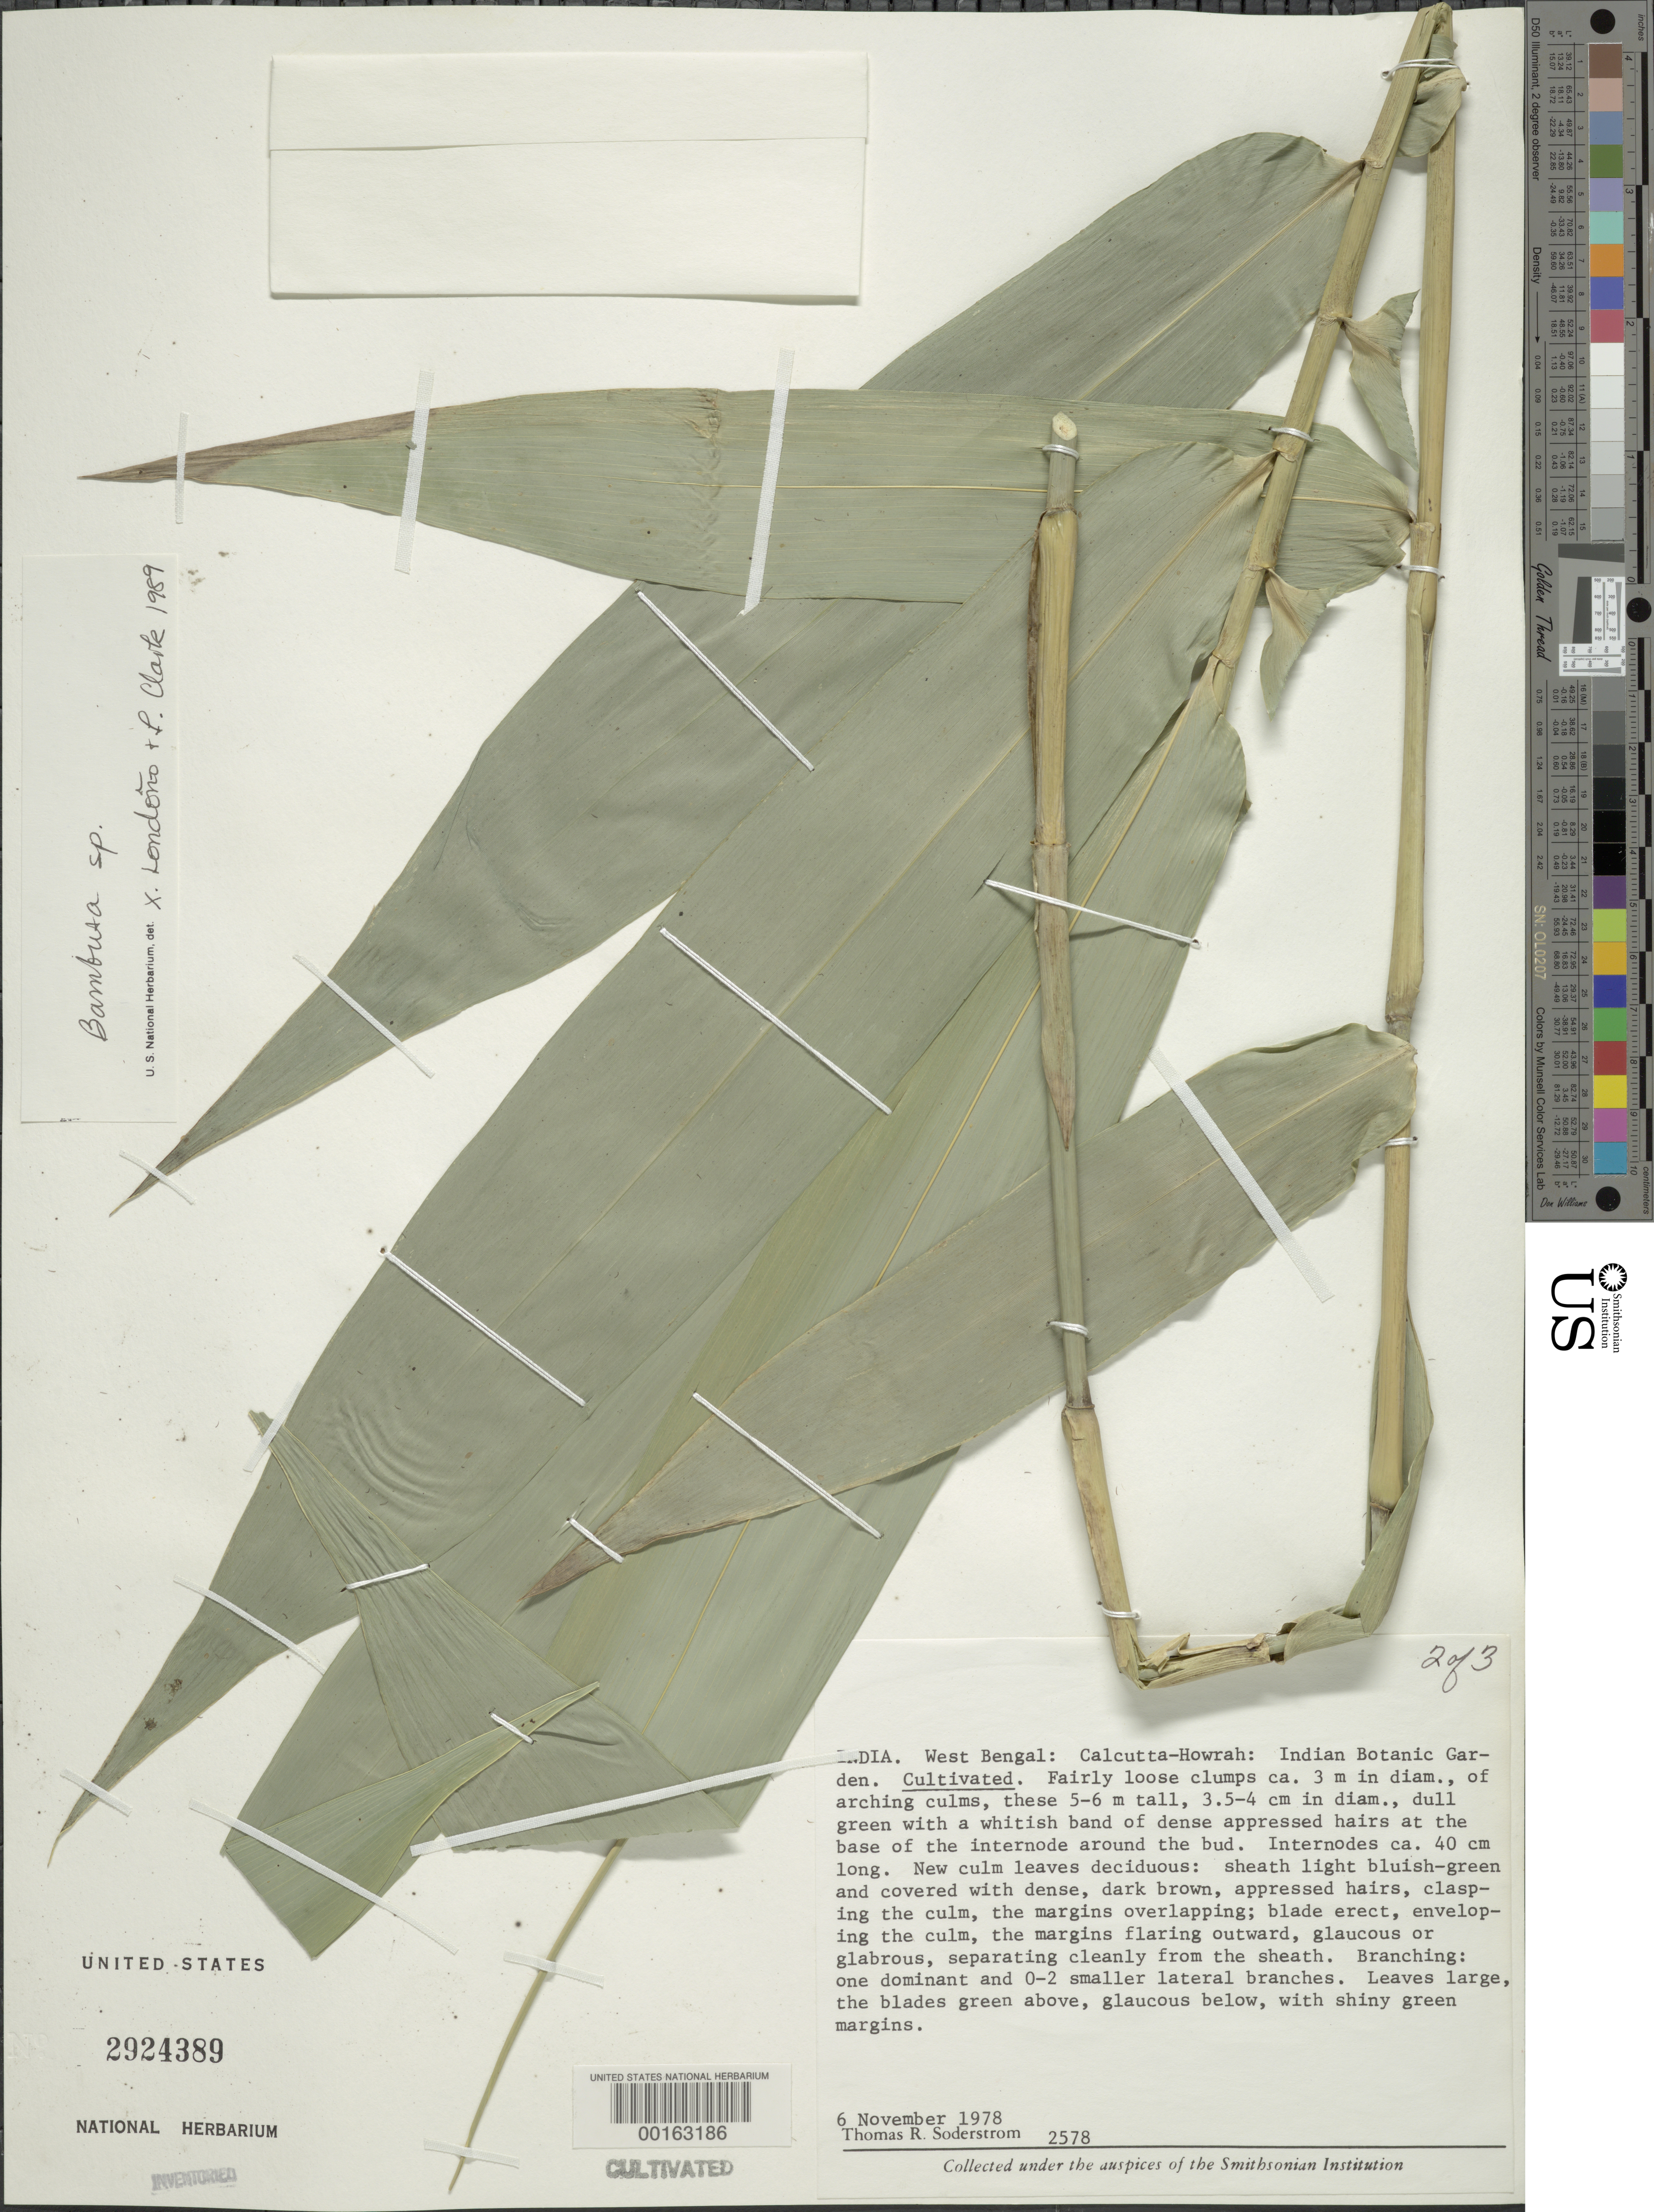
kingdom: Plantae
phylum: Tracheophyta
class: Liliopsida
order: Poales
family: Poaceae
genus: Bambusa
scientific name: Bambusa sp.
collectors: T. R. Soderstrom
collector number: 2578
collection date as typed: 06 Nov 1978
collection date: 1978-11-06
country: India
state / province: West Bengal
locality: Calcutta-Howrah, Indian Botanic Garden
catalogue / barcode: US 2924389-2